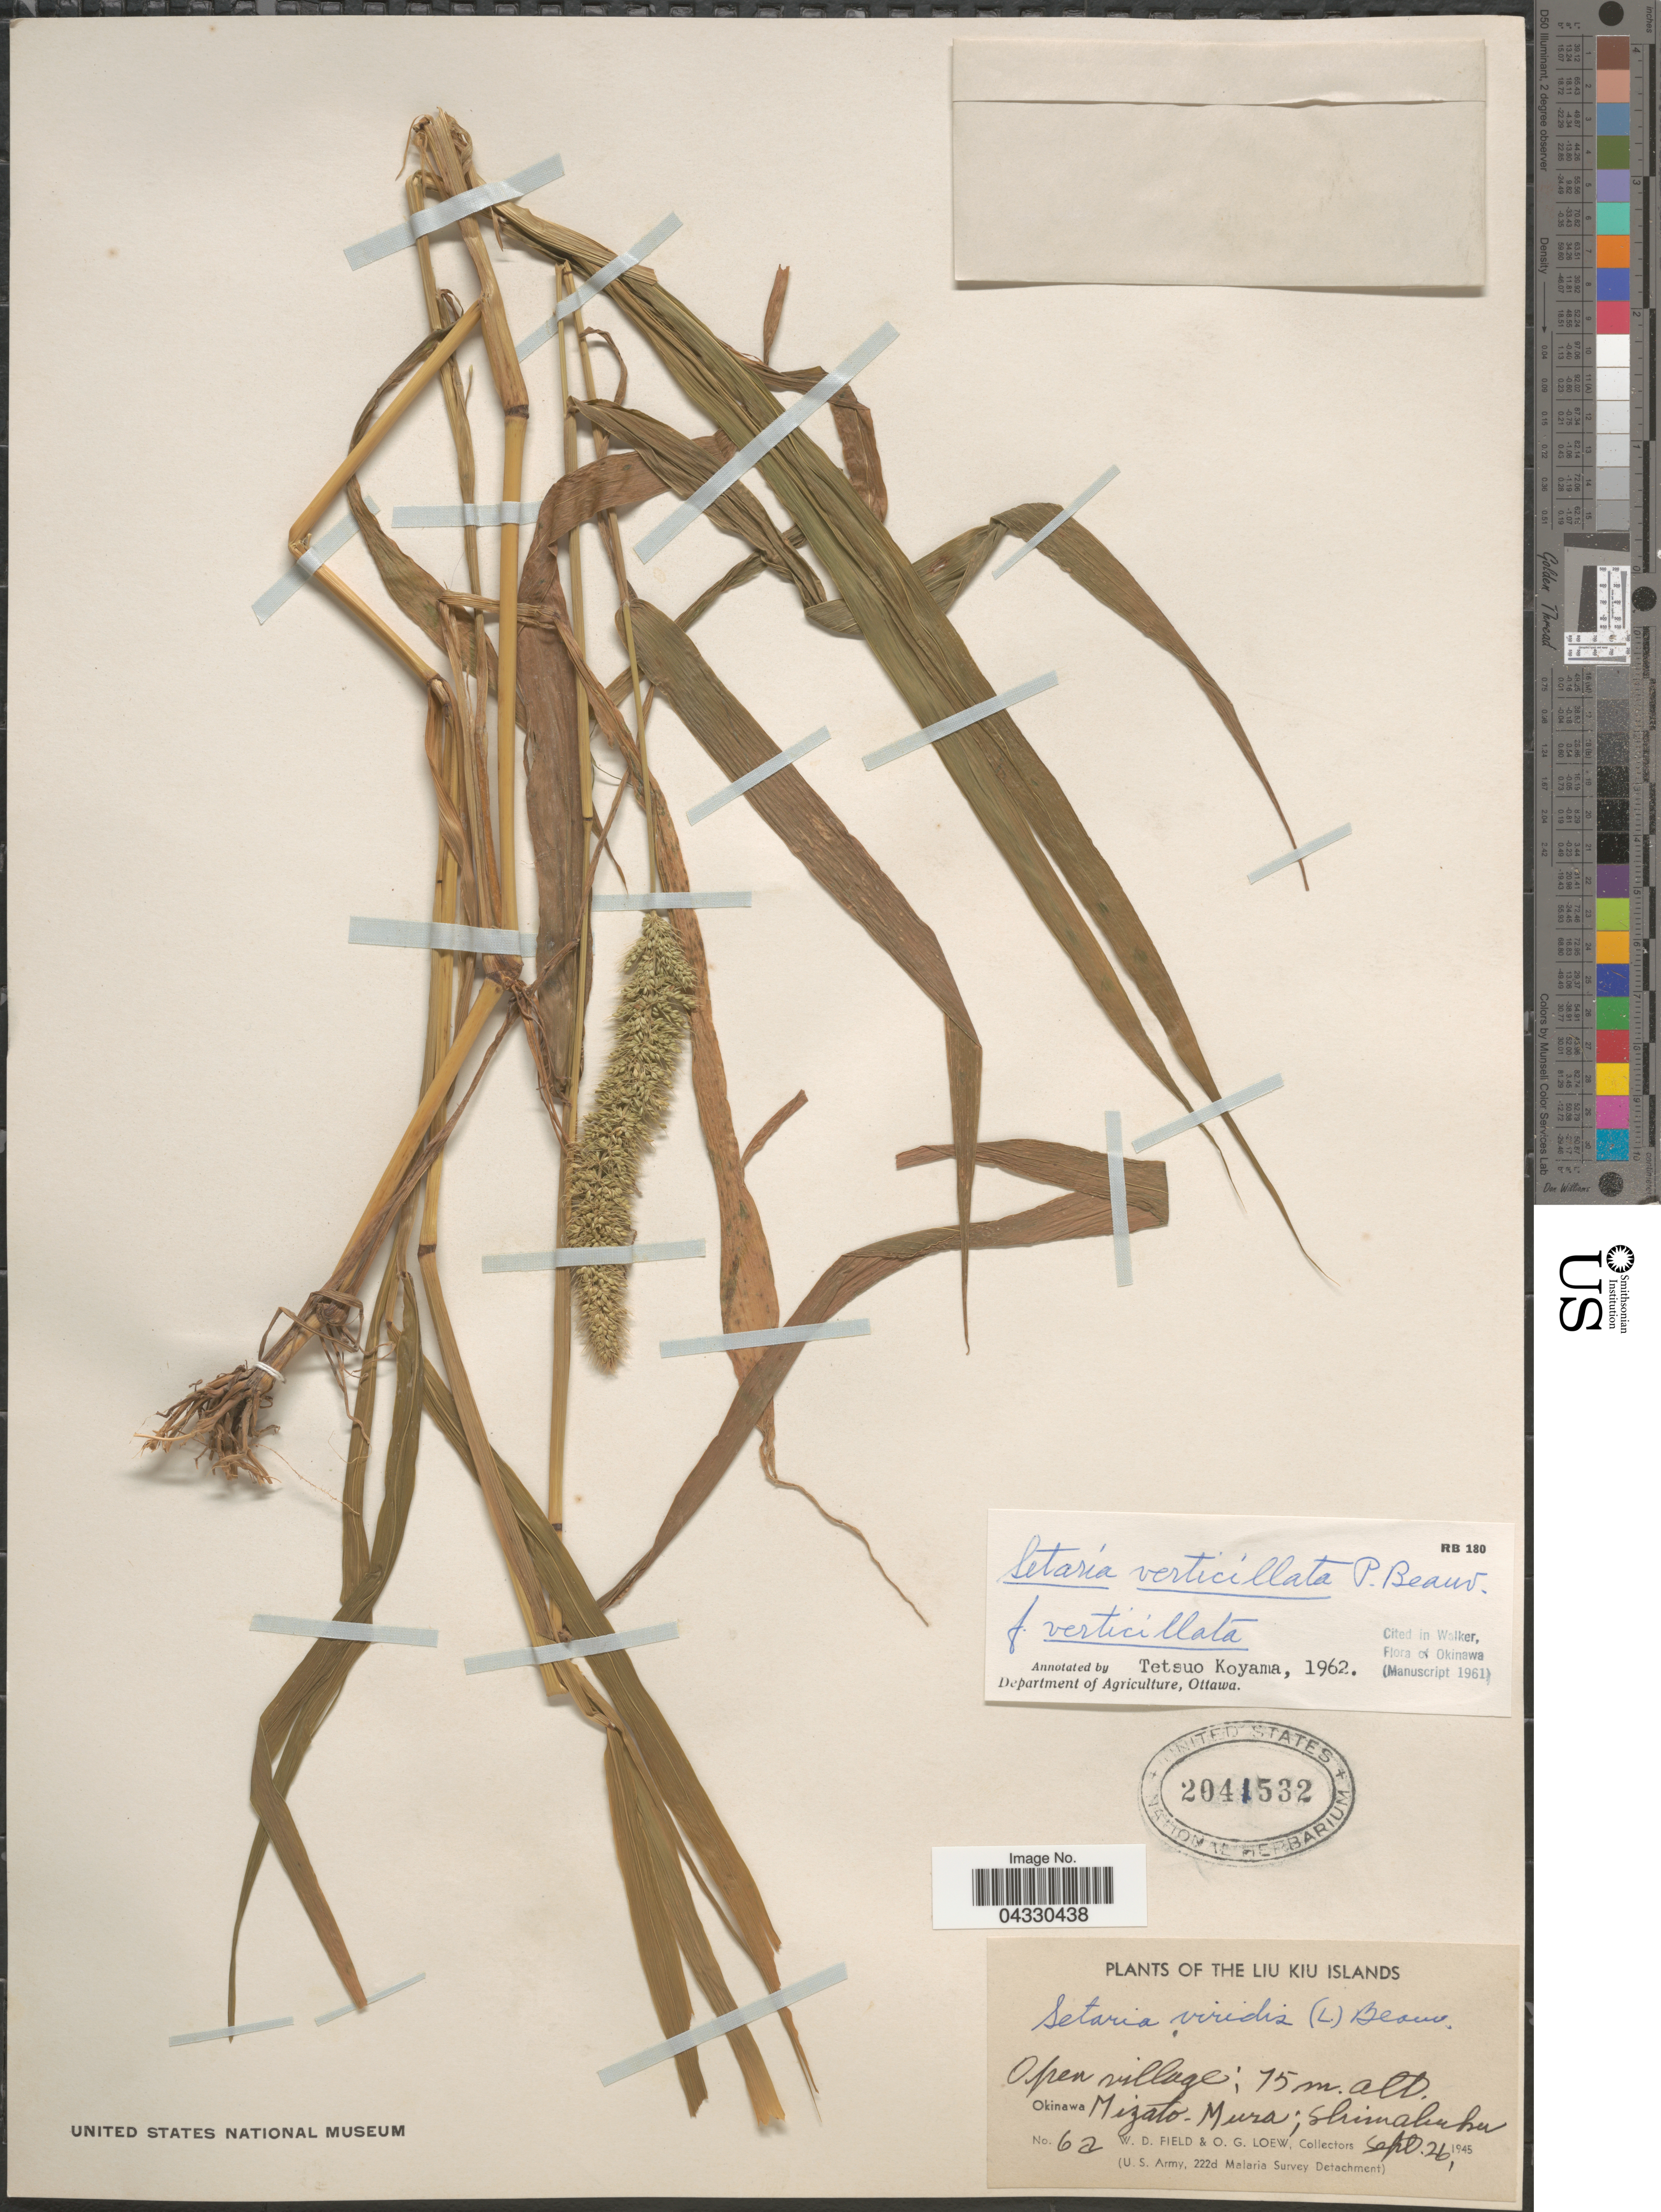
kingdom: Plantae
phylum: Tracheophyta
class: Liliopsida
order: Poales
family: Poaceae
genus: Setaria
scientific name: Setaria verticillata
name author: (L.) P. Beauv.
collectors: W. D. Field & O. G. Loew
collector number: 62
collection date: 1945-09-26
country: Japan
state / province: Okinawa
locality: The Liu Kiu Islands. Open village. Okinawa. Mizato-Mura; Shimabuhu. (U. S. Army, 222d Malaria Survey Detachment).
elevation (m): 75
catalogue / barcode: US 2041532